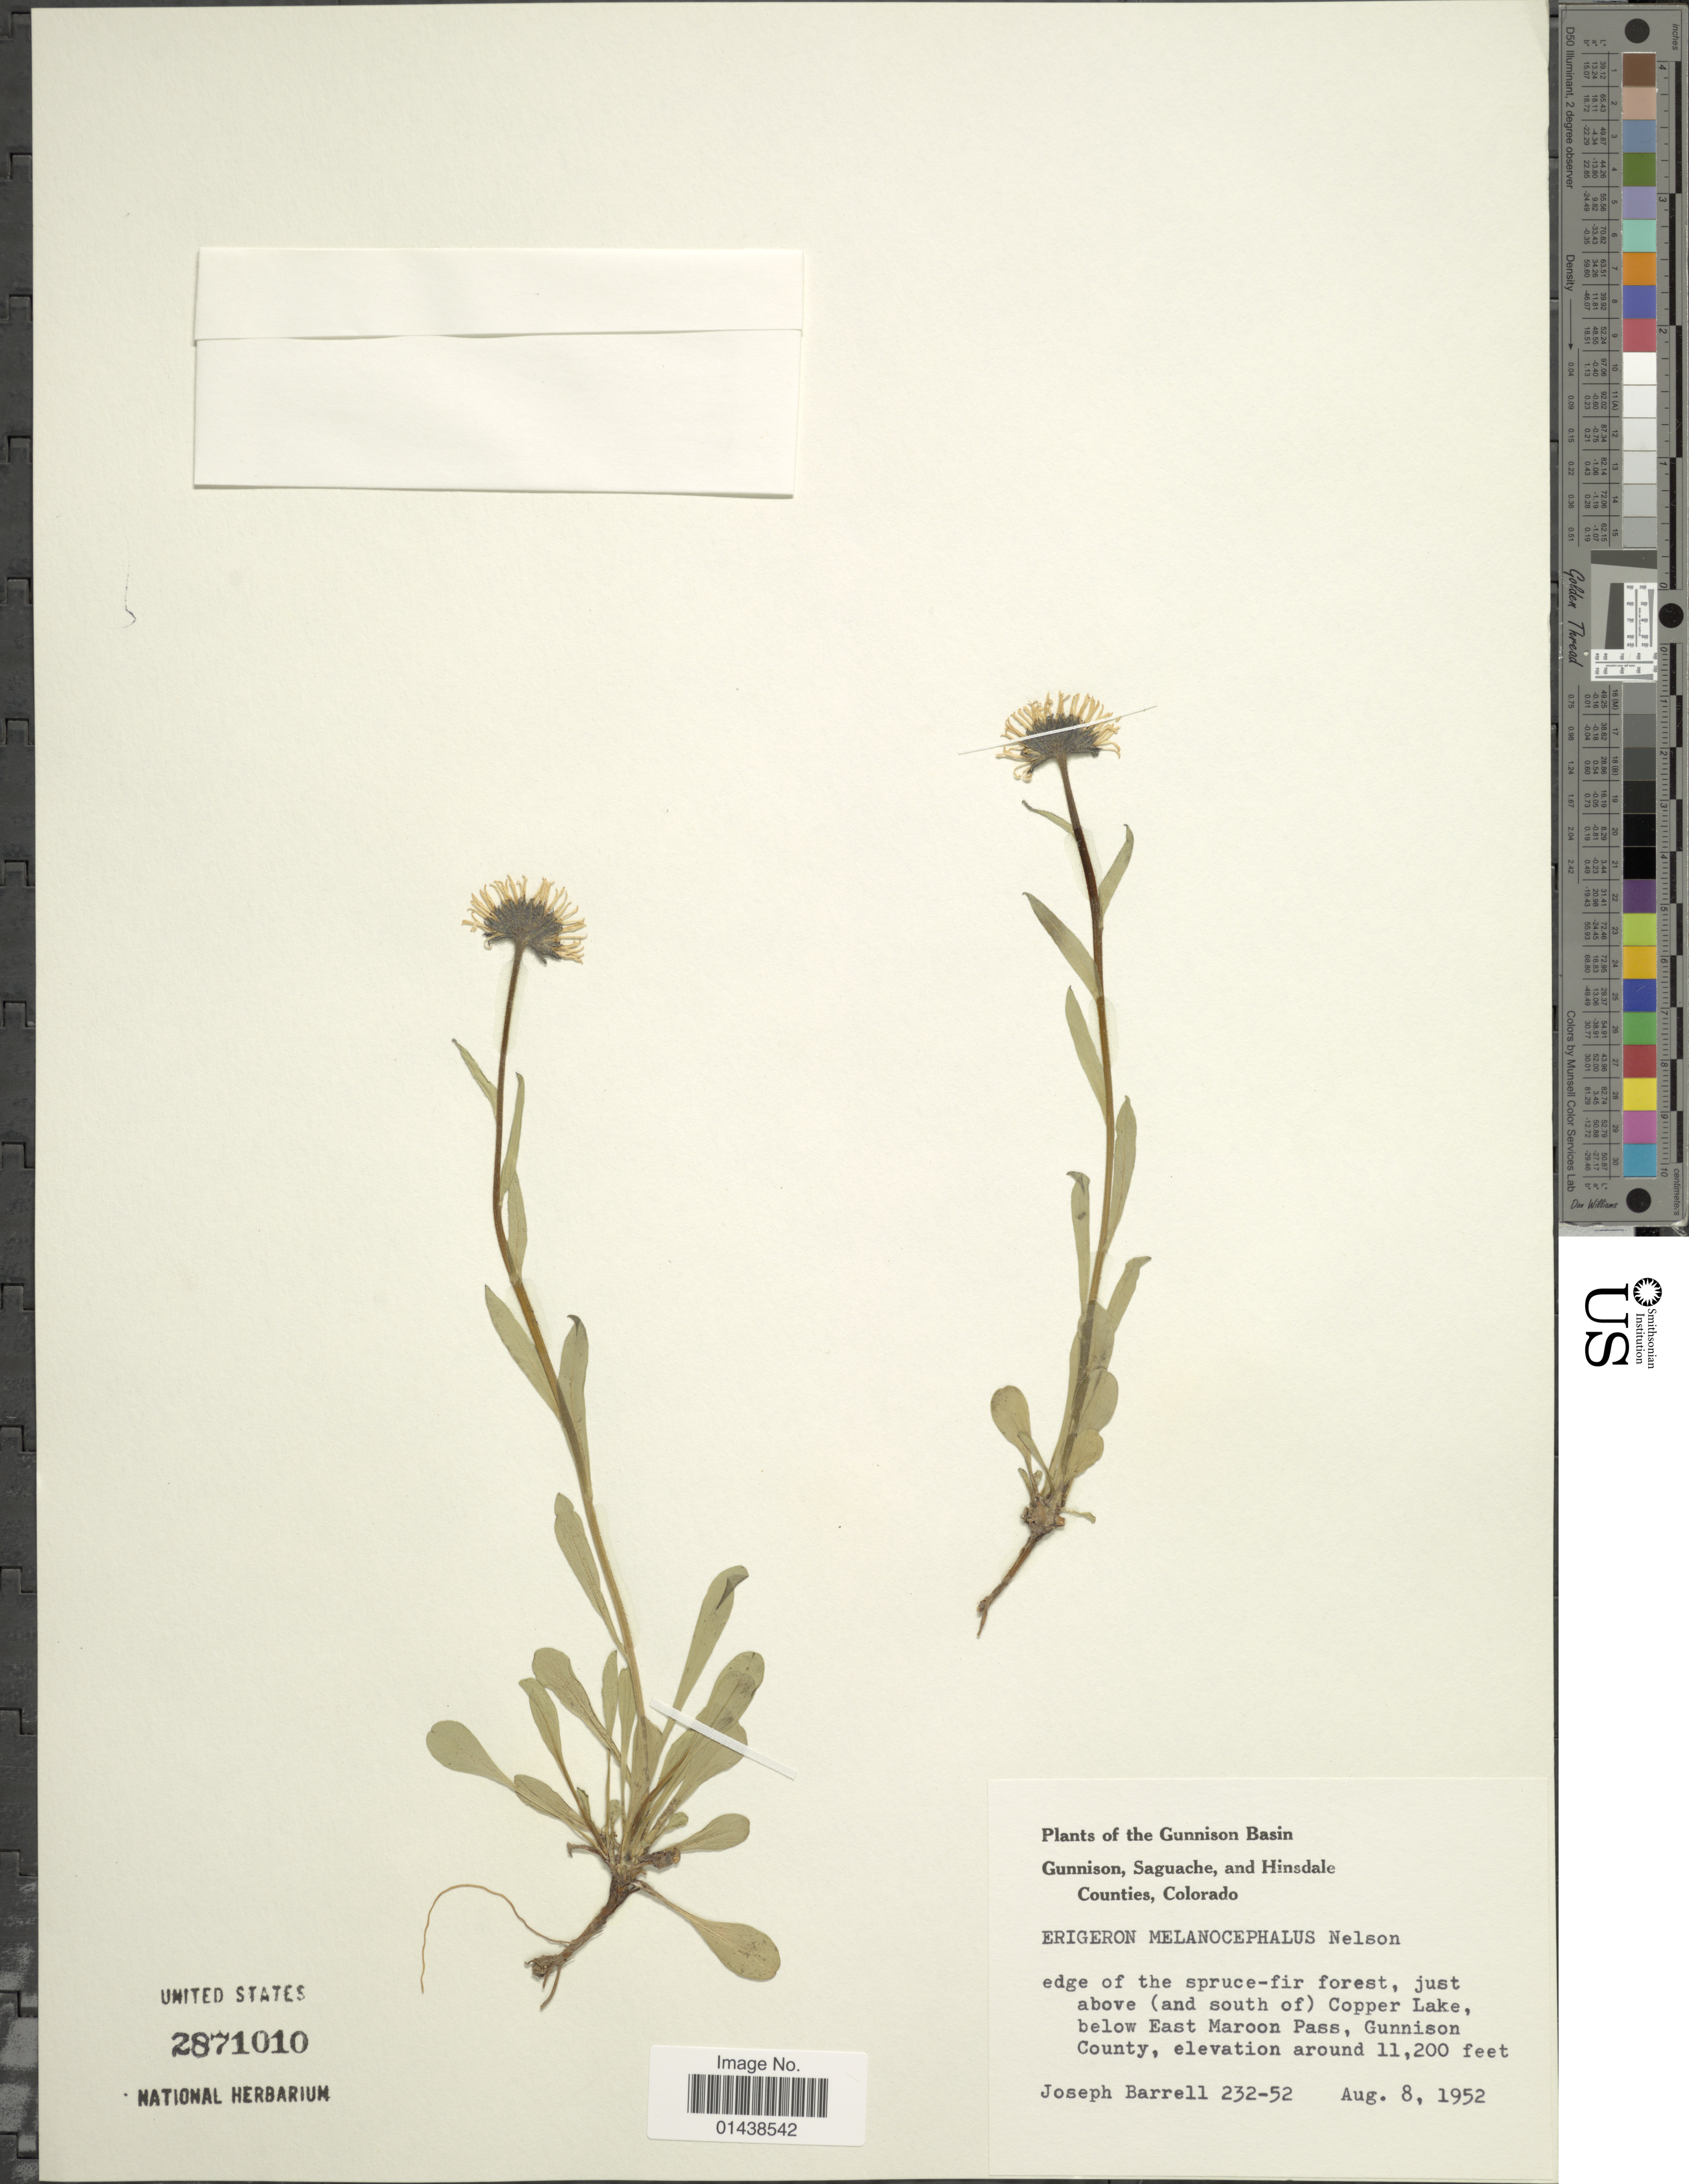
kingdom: Plantae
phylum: Tracheophyta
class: Magnoliopsida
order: Asterales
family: Asteraceae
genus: Erigeron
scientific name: Erigeron melanocephalus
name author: (A. Nelson) A. Nelson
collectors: J. Barrell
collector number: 232-52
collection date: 1952-08-08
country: United States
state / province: Colorado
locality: Gunnison Basin. just above (and south of) Copper Lake, below East Maroon Pass, Gunnison County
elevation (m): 3414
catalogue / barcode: US 2871010